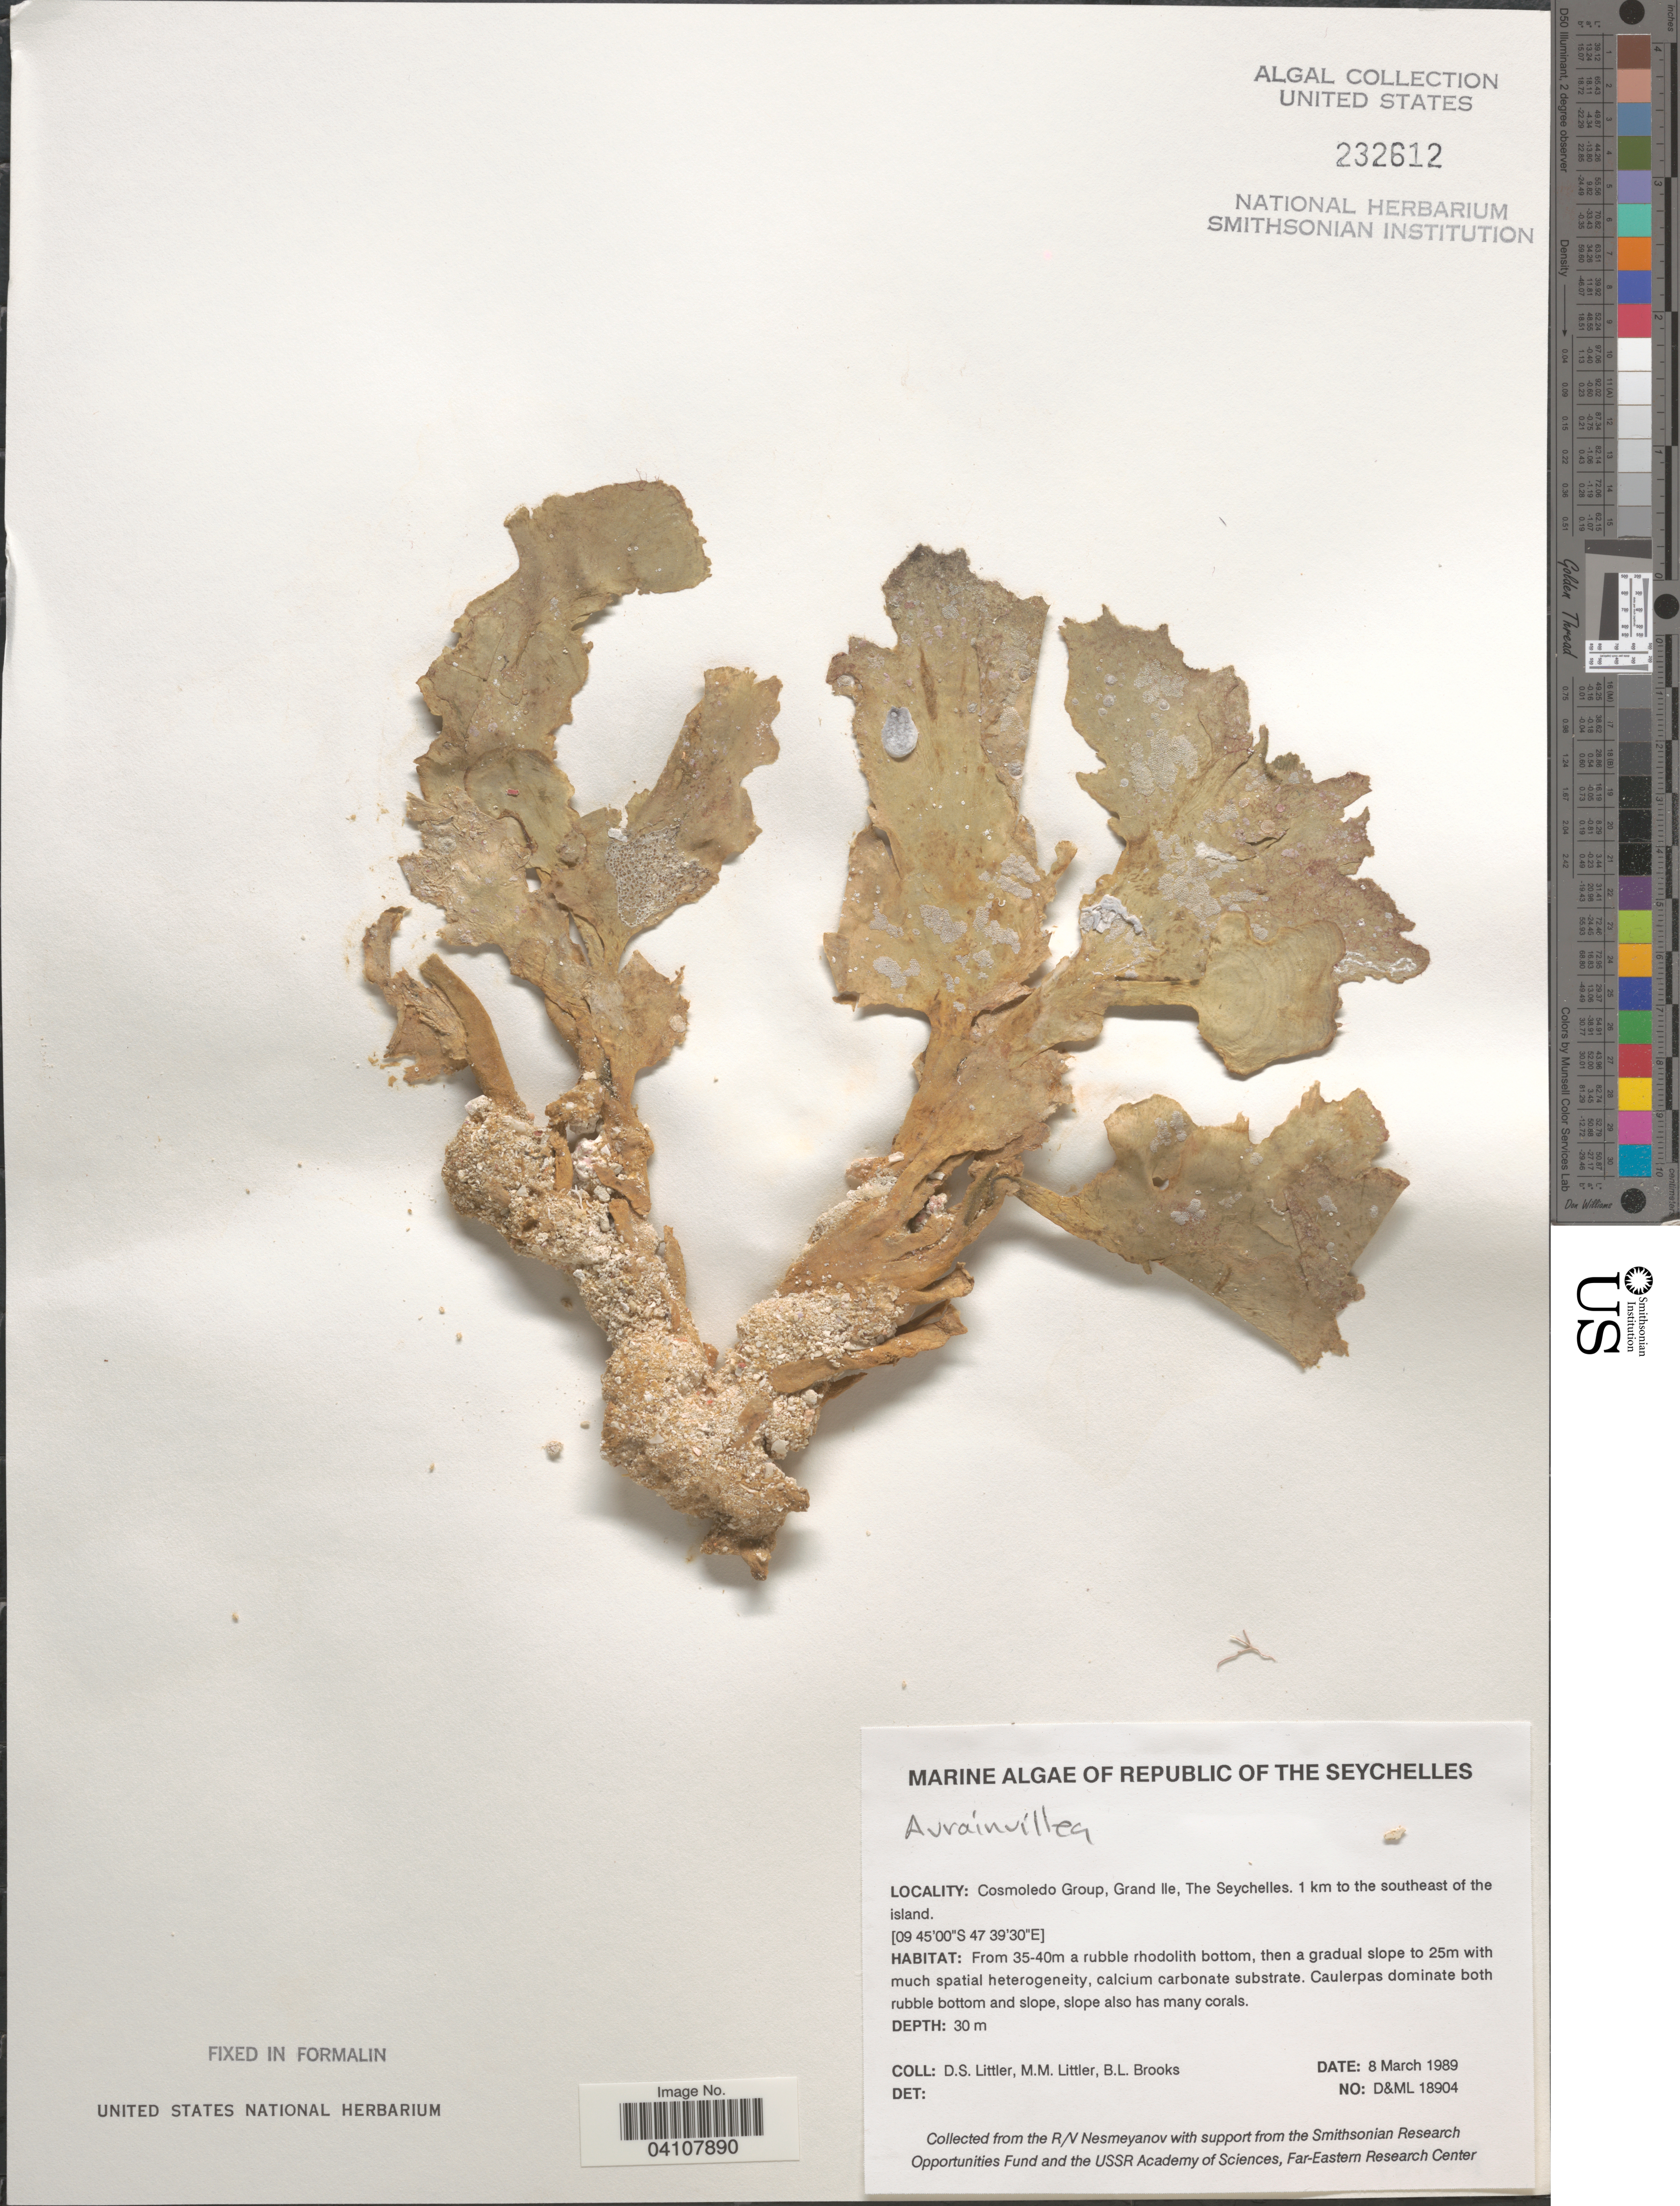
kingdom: Plantae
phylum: Chlorophyta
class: Ulvophyceae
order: Bryopsidales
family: Dichotomosiphonaceae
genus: Avrainvillea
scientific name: Avrainvillea sp.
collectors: D. S. Littler & B. Brooks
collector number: D&ML18904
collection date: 1989-03-08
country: Seychelles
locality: Republic of the Seychelles. Cosmoledo Group, Grand Ile. 1 km to the southeast of the island.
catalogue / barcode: US 232612